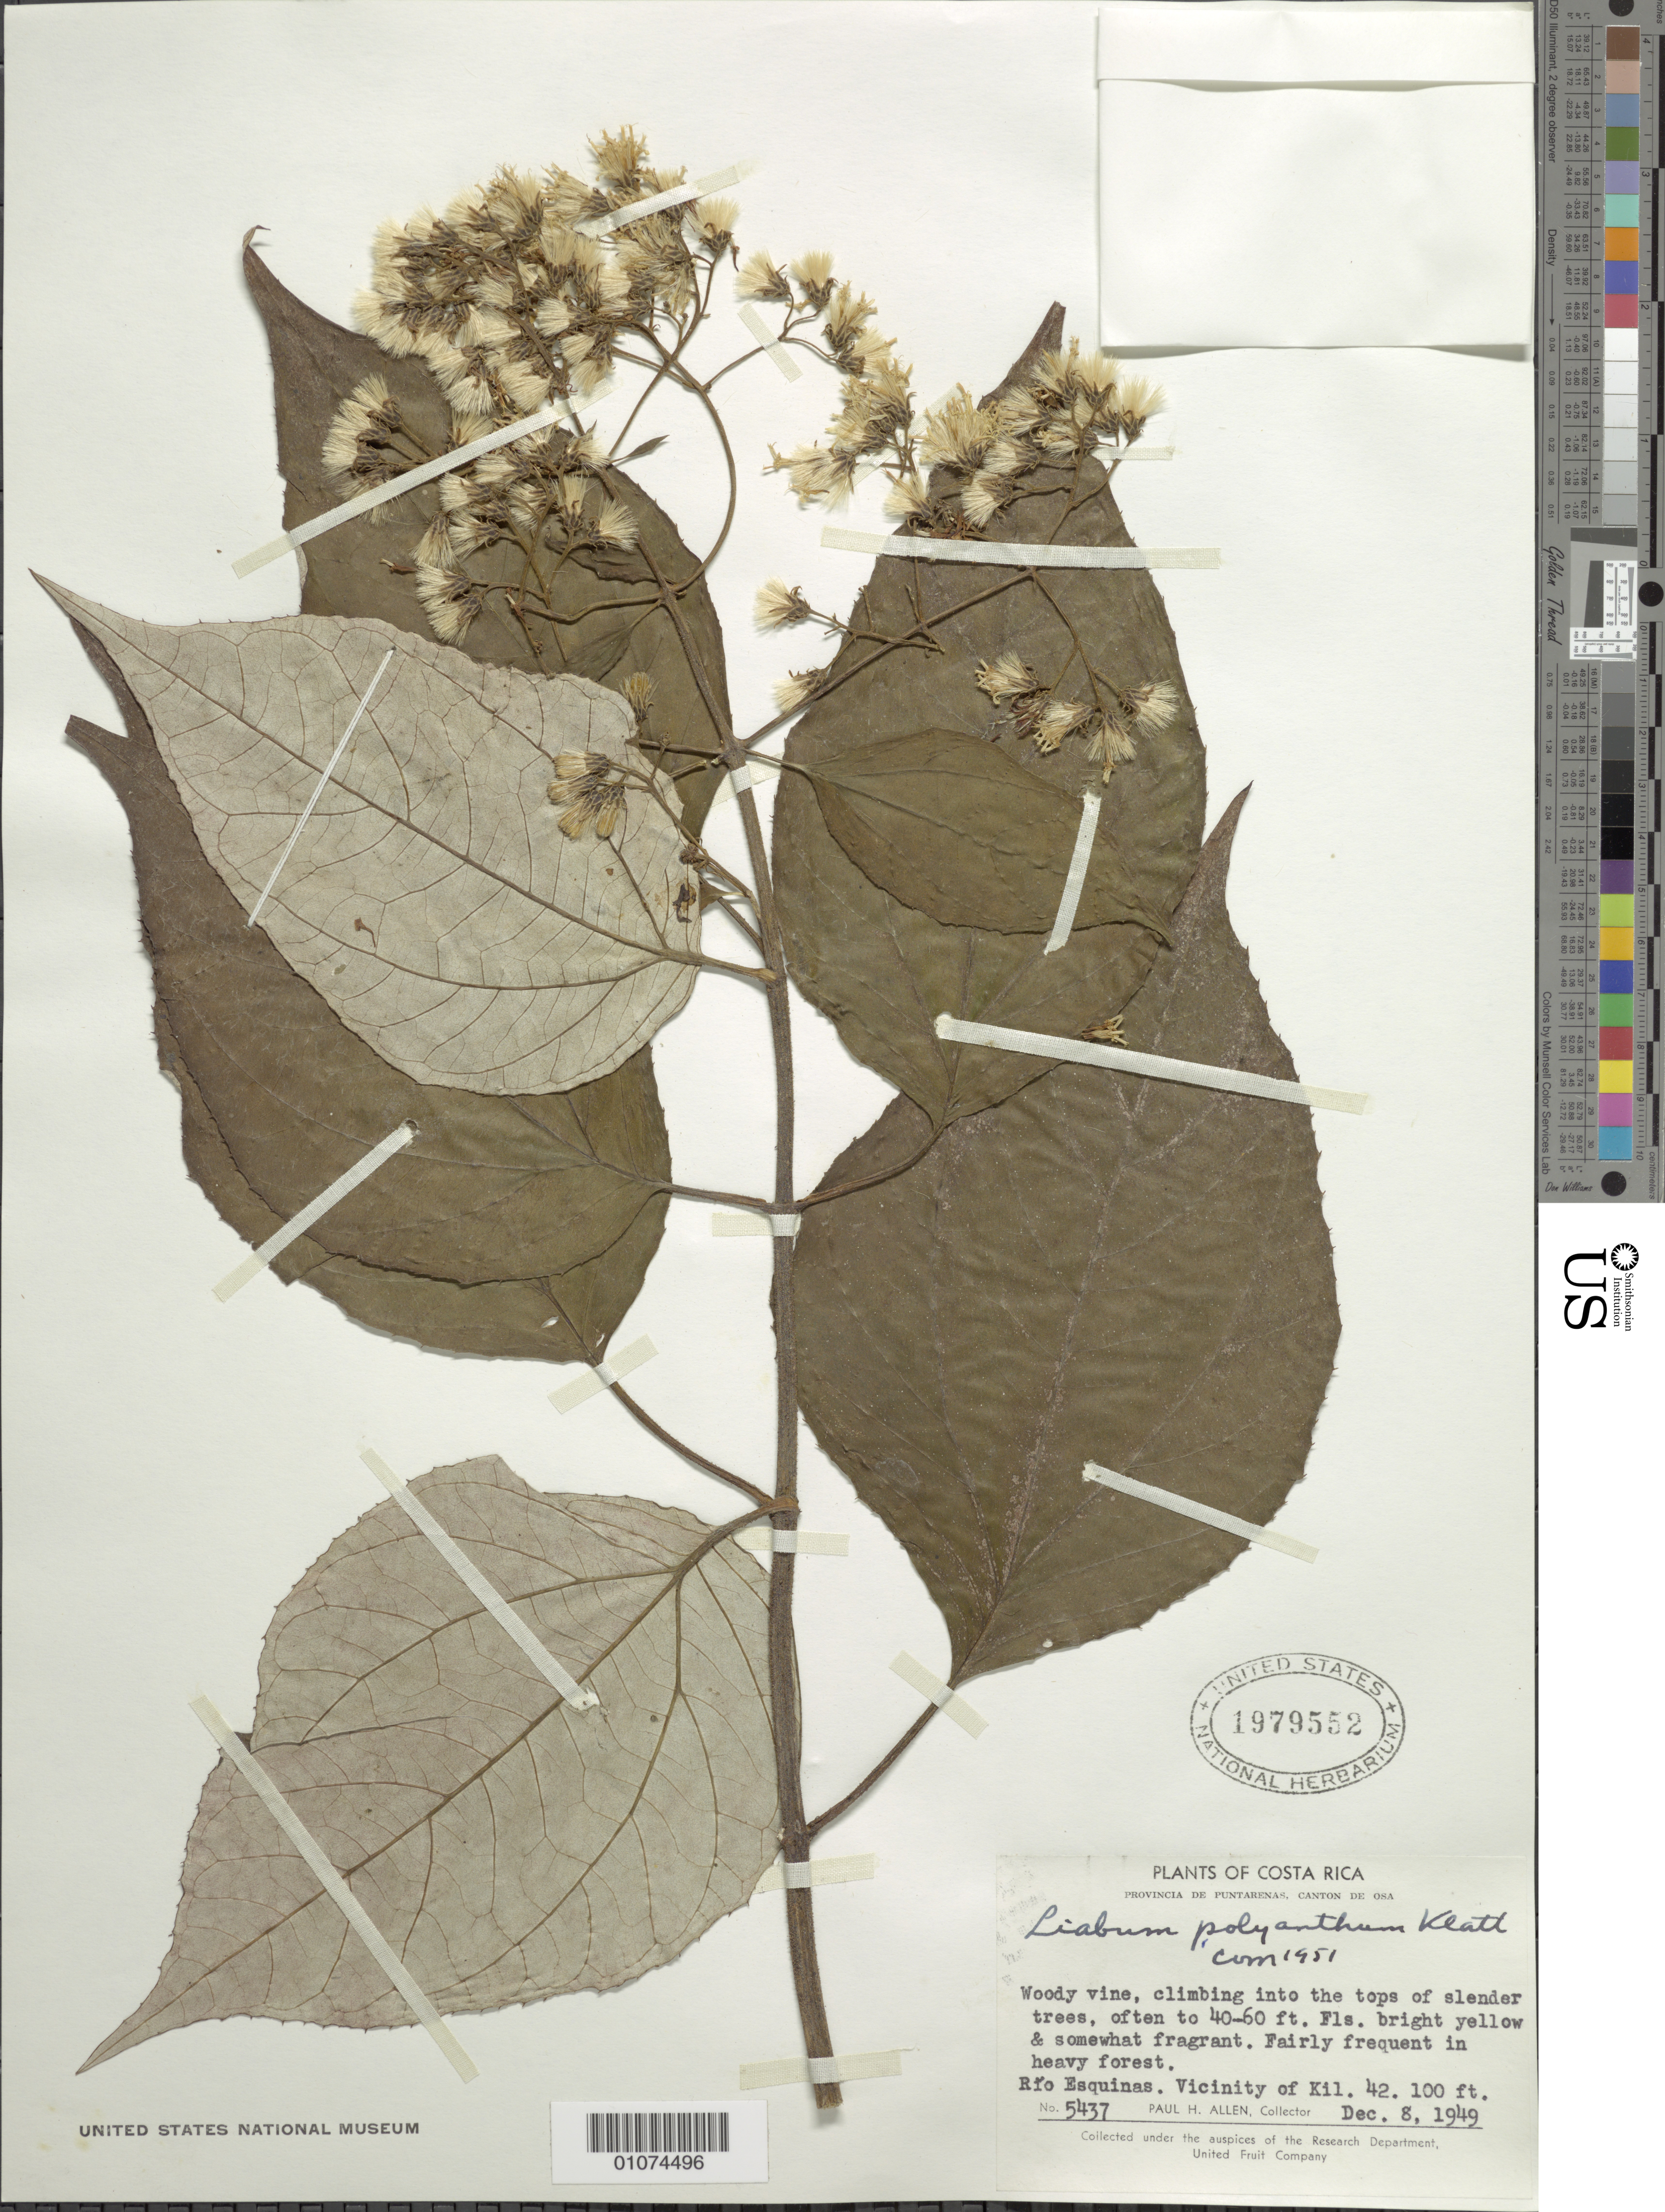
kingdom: Plantae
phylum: Tracheophyta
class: Magnoliopsida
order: Asterales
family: Asteraceae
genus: Sinclairia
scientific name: Sinclairia polyantha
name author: (Klatt) Rydb.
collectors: P. H. Allen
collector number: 5437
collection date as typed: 8 December 1949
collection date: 1949-12-08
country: Costa Rica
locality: Rio Esquinas, vic of km 42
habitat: Heavy forest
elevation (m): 30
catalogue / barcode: US 1979552